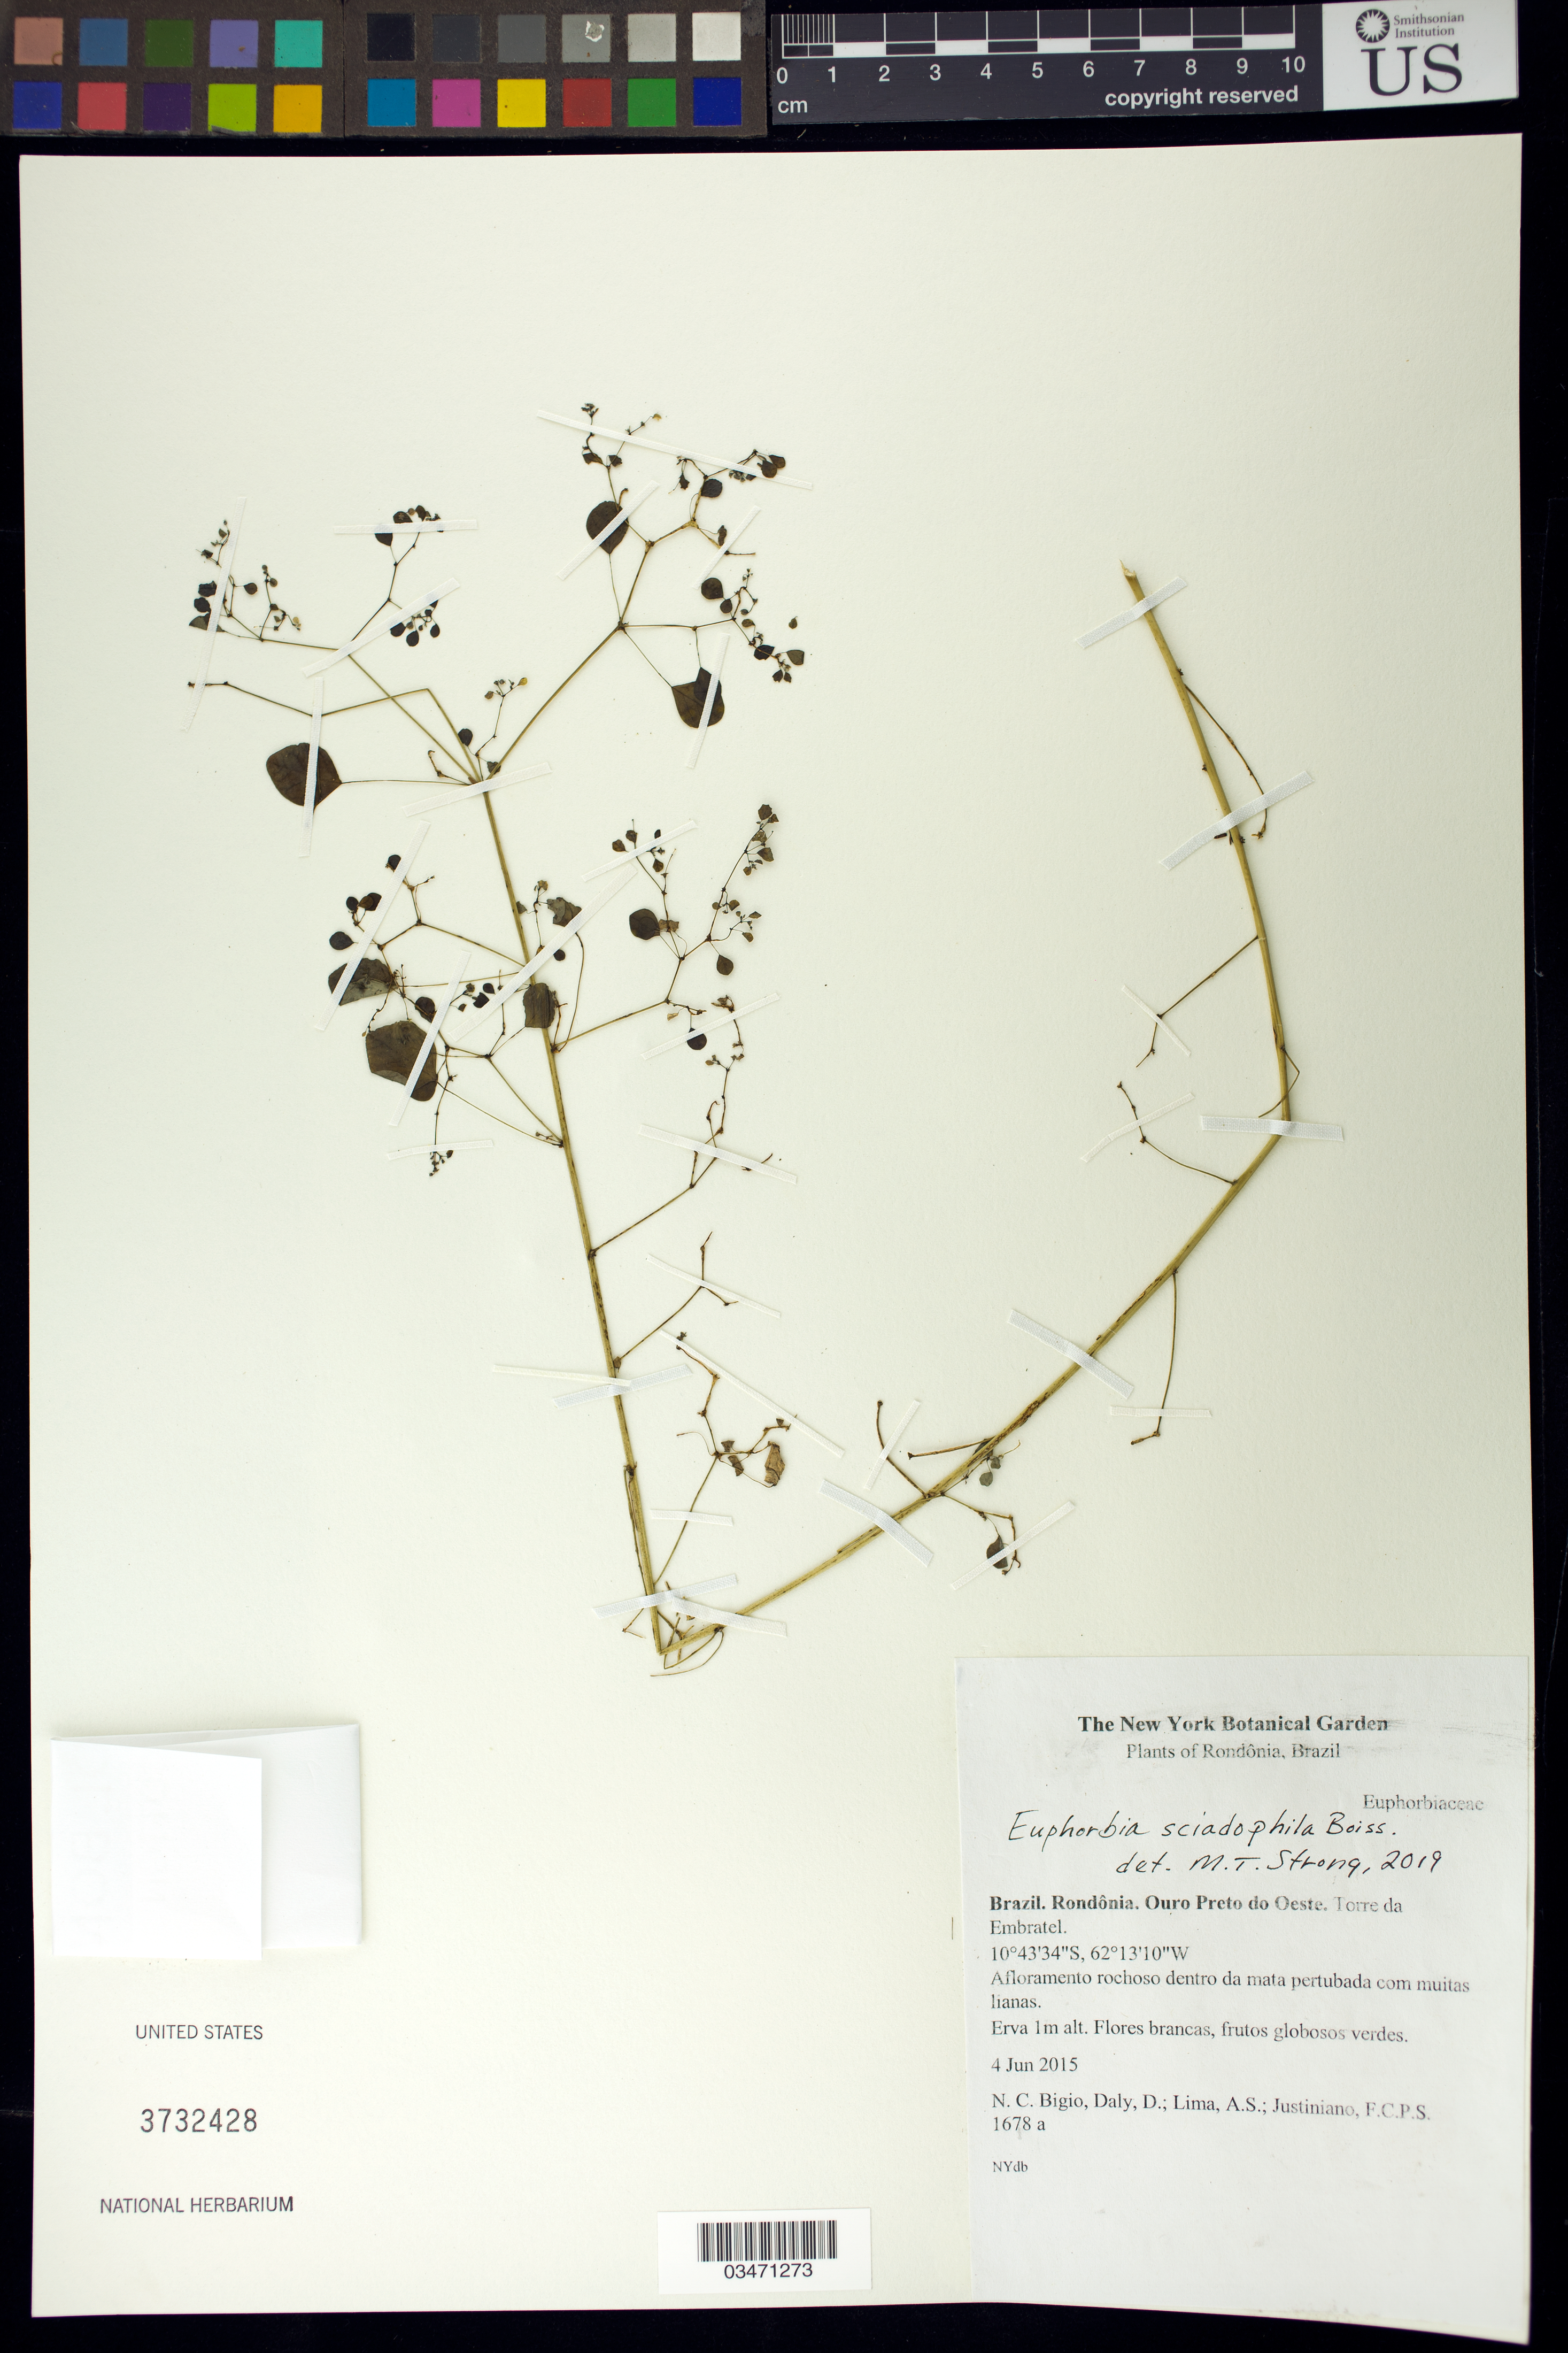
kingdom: Plantae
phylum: Tracheophyta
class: Magnoliopsida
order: Malpighiales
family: Euphorbiaceae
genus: Euphorbia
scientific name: Euphorbia sciadophila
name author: Boiss.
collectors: N. C. Bigio, D. Daly, A. Lima & F. Justiniano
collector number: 1678 a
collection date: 2015-06-04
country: Brazil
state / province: Rondônia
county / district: Ouro Preto do Oeste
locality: Torre da Embratel.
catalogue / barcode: US 3732428